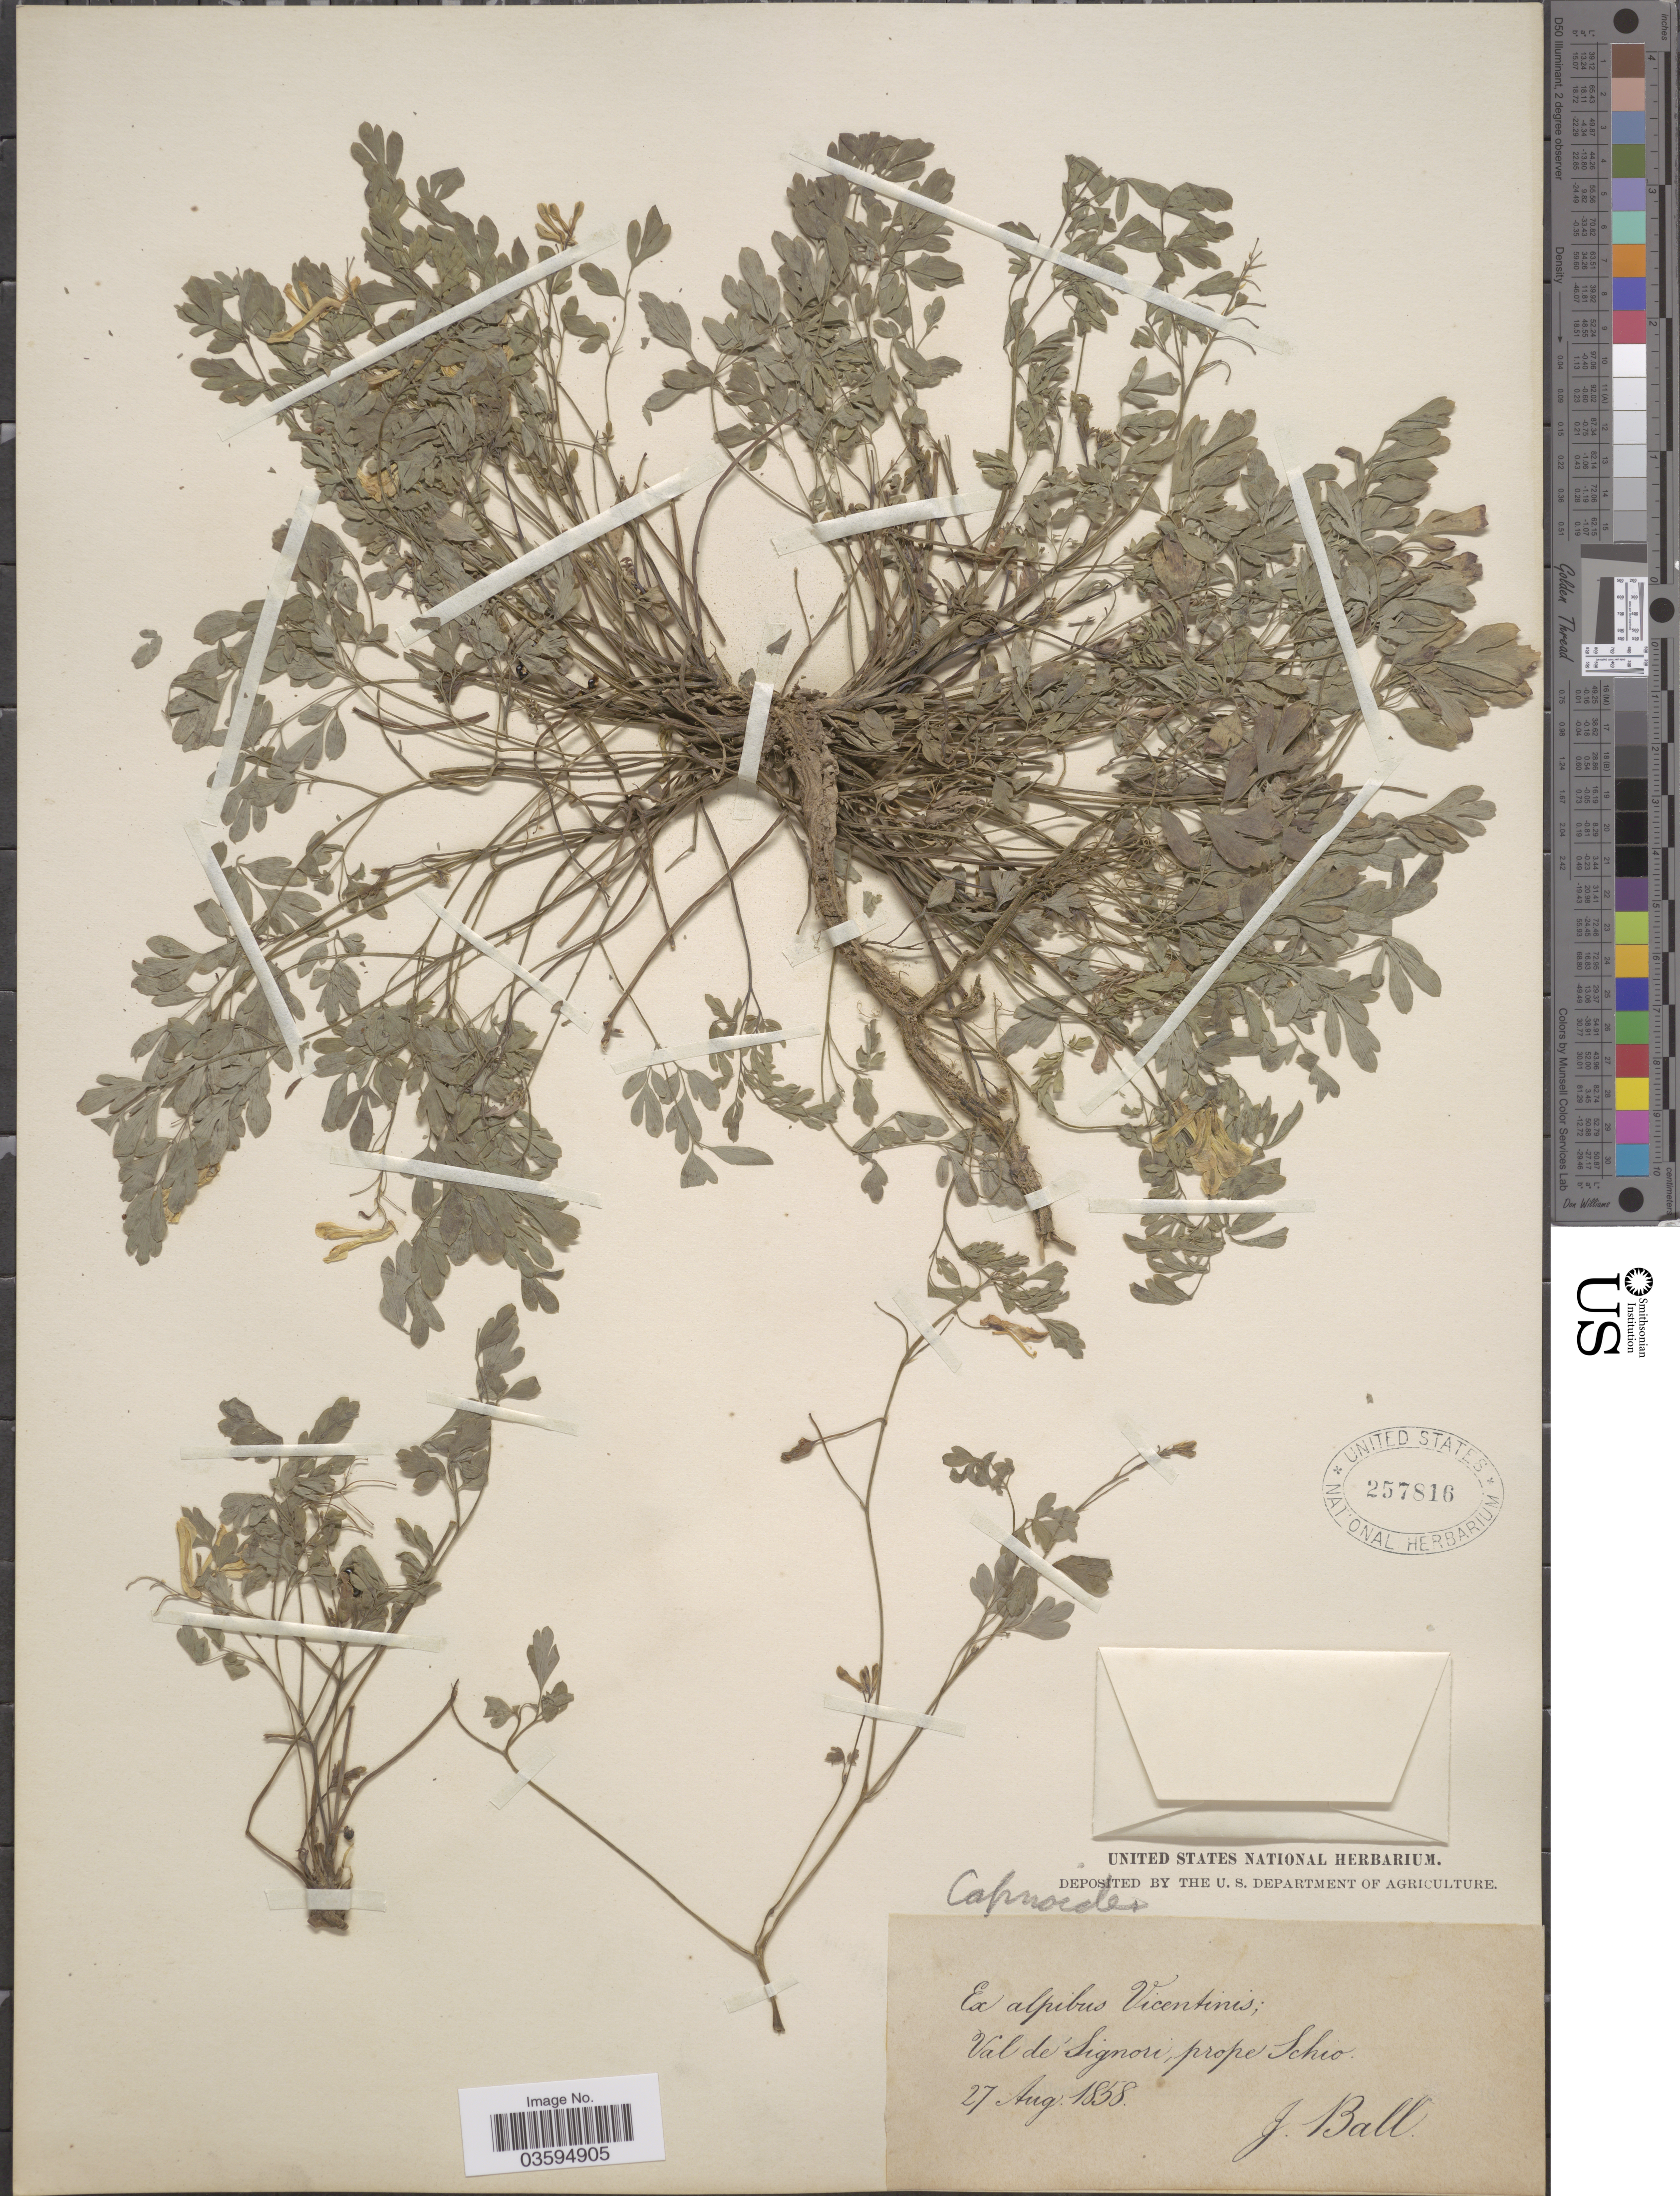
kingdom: Plantae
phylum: Tracheophyta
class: Magnoliopsida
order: Ranunculales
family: Papaveraceae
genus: Corydalis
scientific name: Corydalis sp.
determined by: Strong, Mark T., (BOT), Smithsonian Institution - National Museum of Natural History (UNITED STATES)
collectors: J. Ball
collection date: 1858-08-27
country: Italy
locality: Ex alpibus Vicentinis; Val di Signori prope Schio.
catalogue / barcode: US 257816